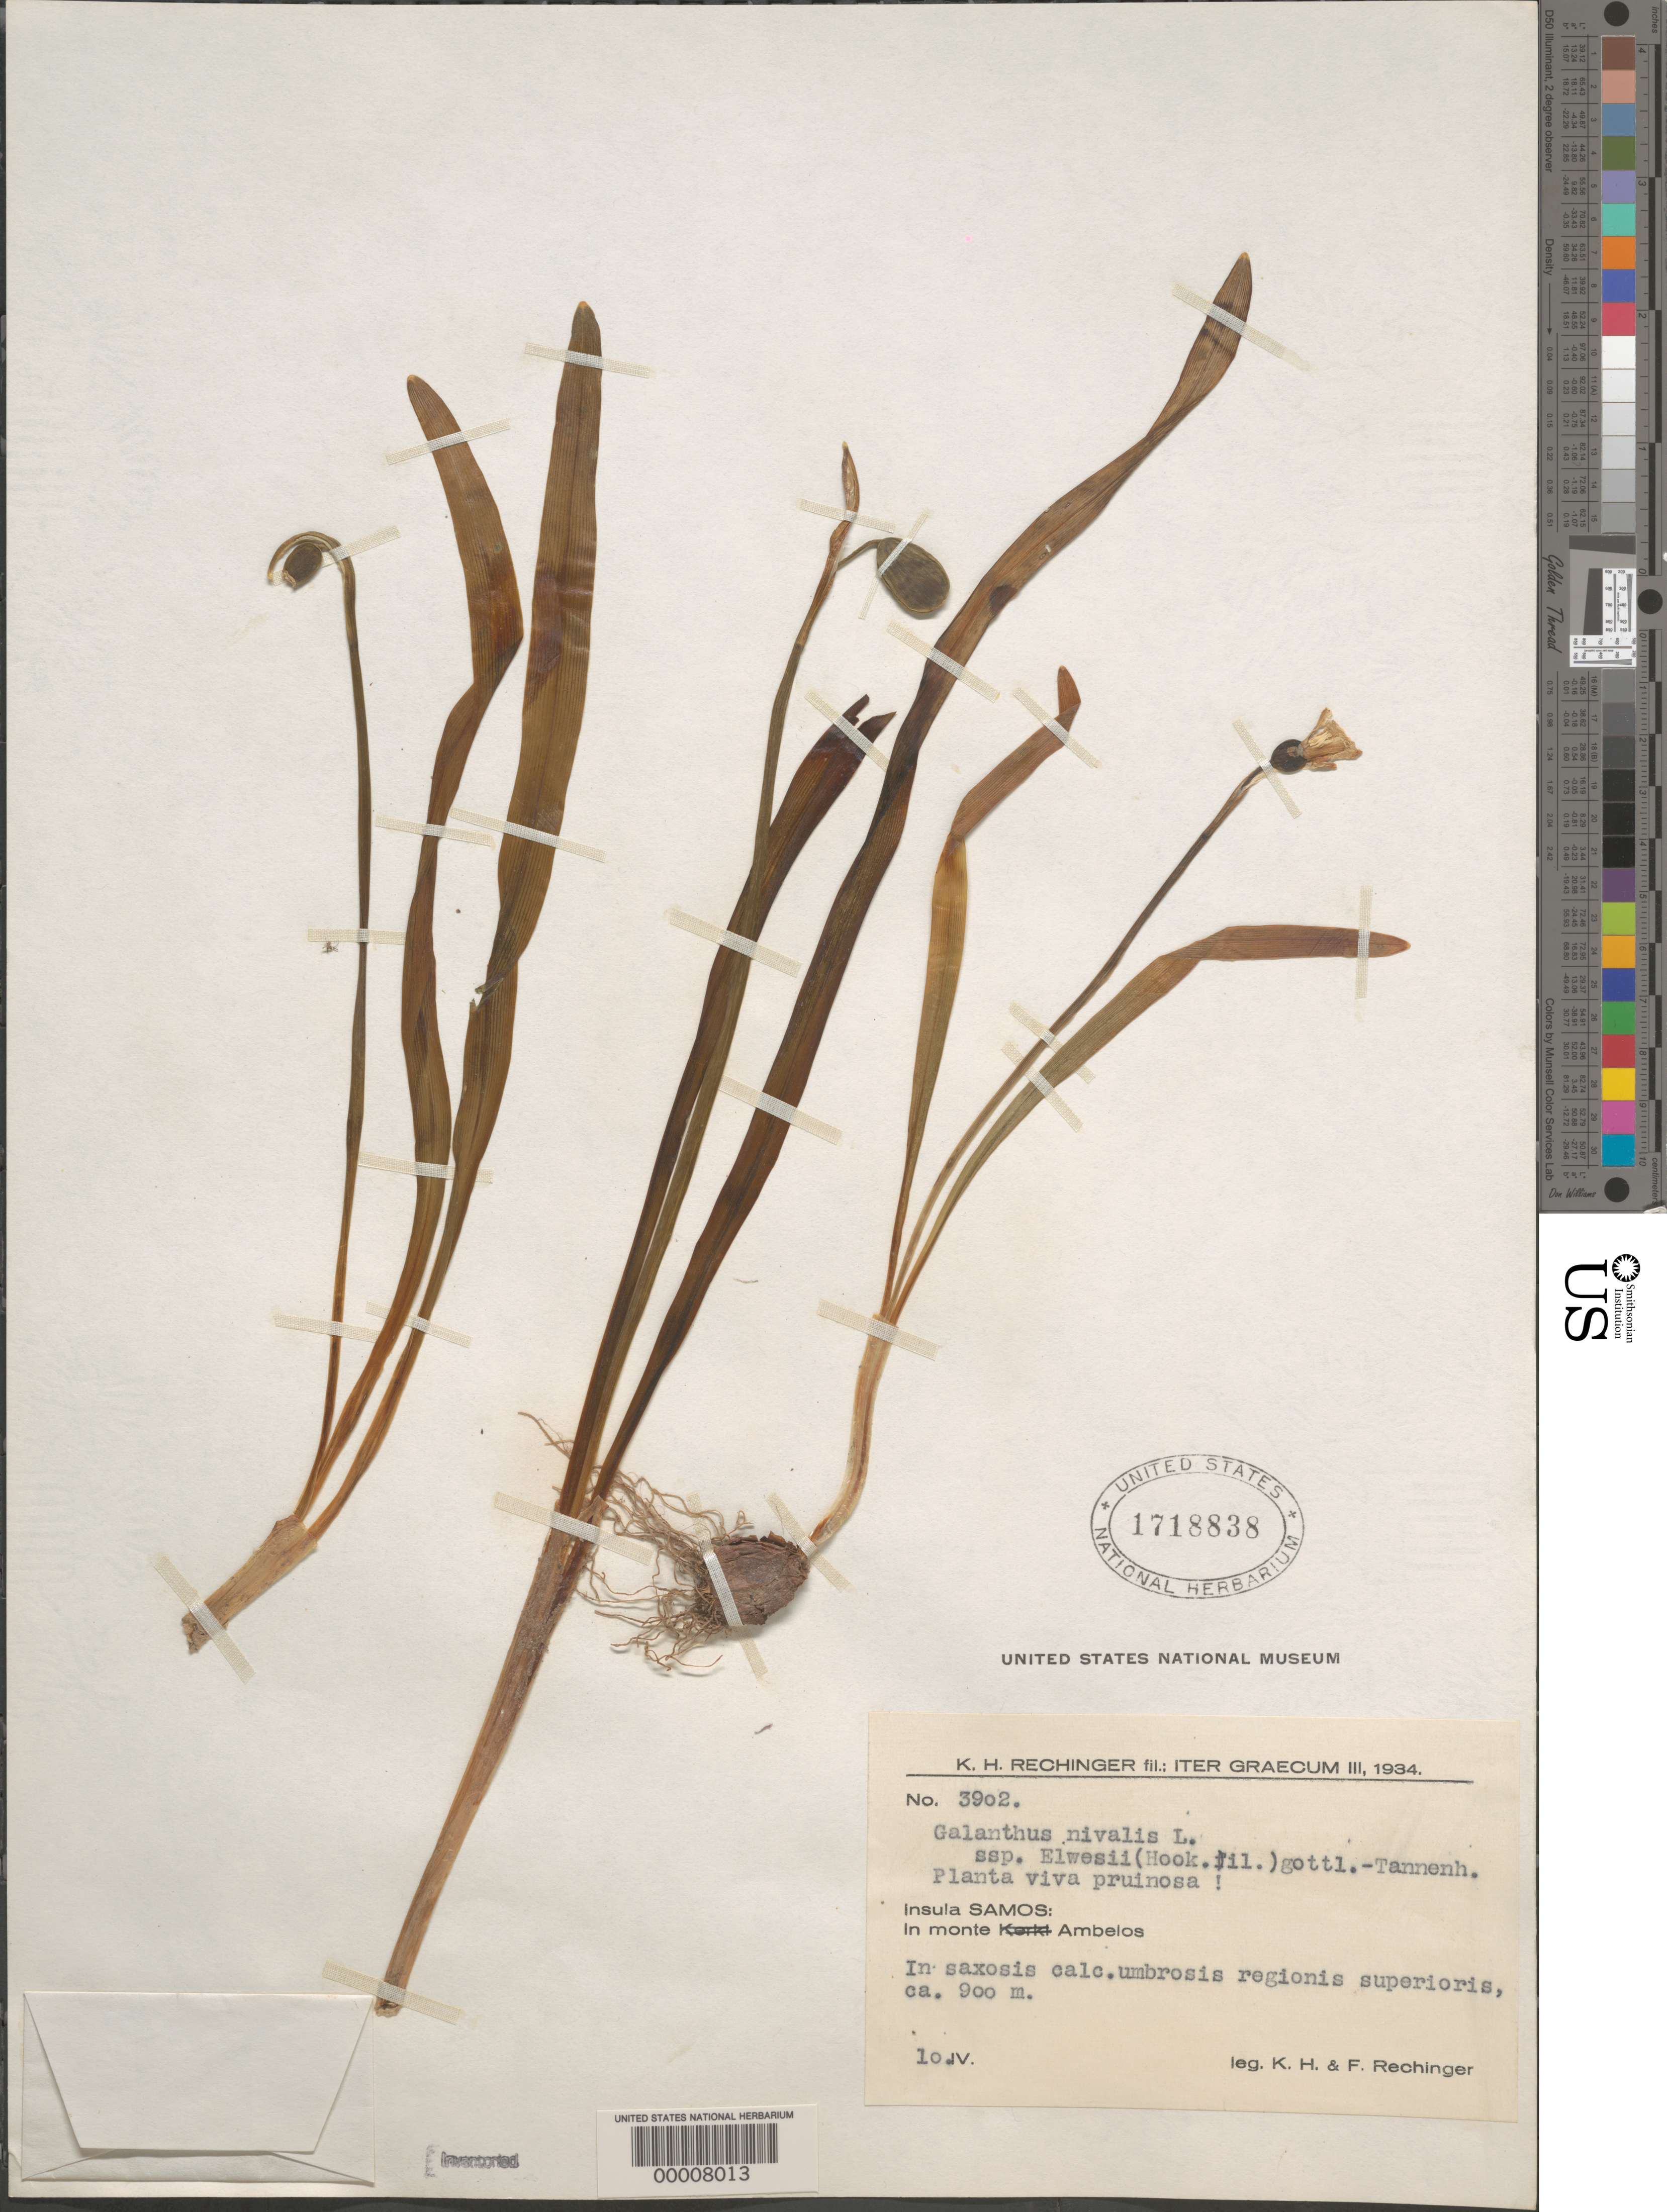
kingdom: Plantae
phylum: Tracheophyta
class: Liliopsida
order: Asparagales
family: Amaryllidaceae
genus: Galanthus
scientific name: Galanthus nivalis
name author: L.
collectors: K. H. Rechinger & F. Rechinger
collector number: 3902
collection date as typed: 10 Apr 1934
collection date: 1934-04-10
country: Greece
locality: Ambelos, aegean is.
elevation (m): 900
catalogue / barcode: US 1718838